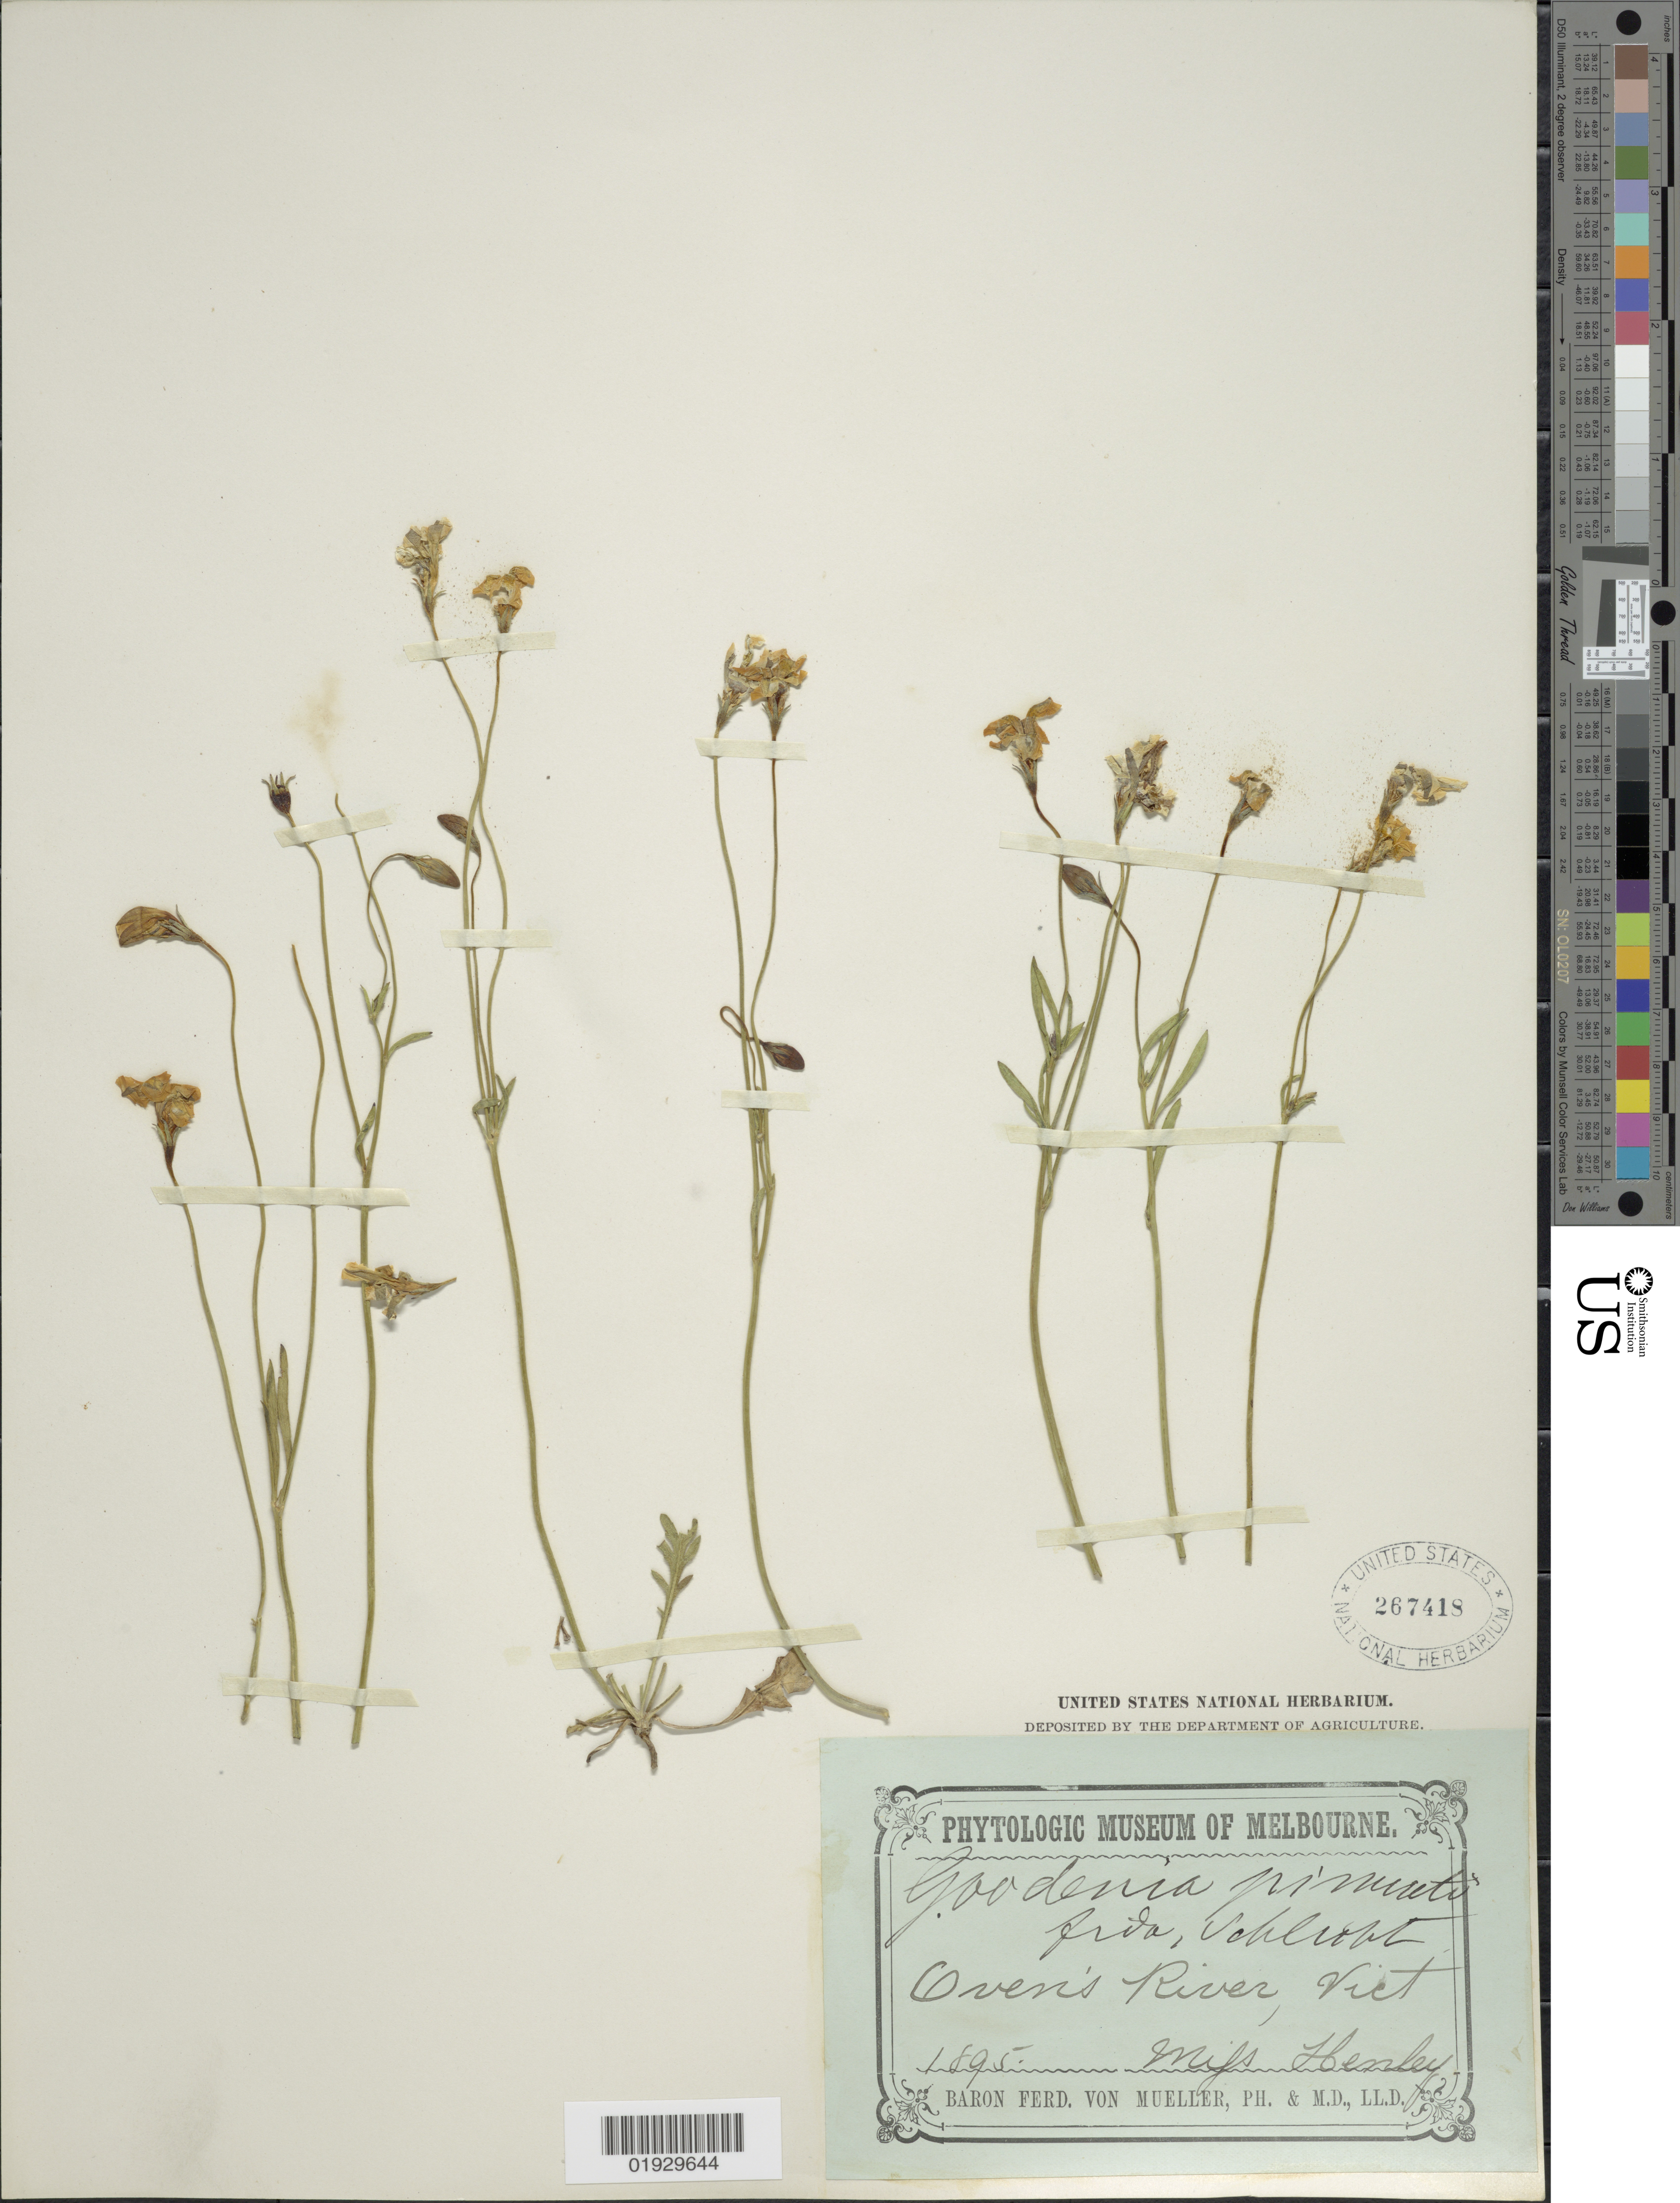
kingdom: Plantae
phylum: Tracheophyta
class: Magnoliopsida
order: Asterales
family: Goodeniaceae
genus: Goodenia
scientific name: Goodenia pinnatifida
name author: Schltdl.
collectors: -. Henley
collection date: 1895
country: Australia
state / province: Victoria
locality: Oven's River, Vict.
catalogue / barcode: US 267418